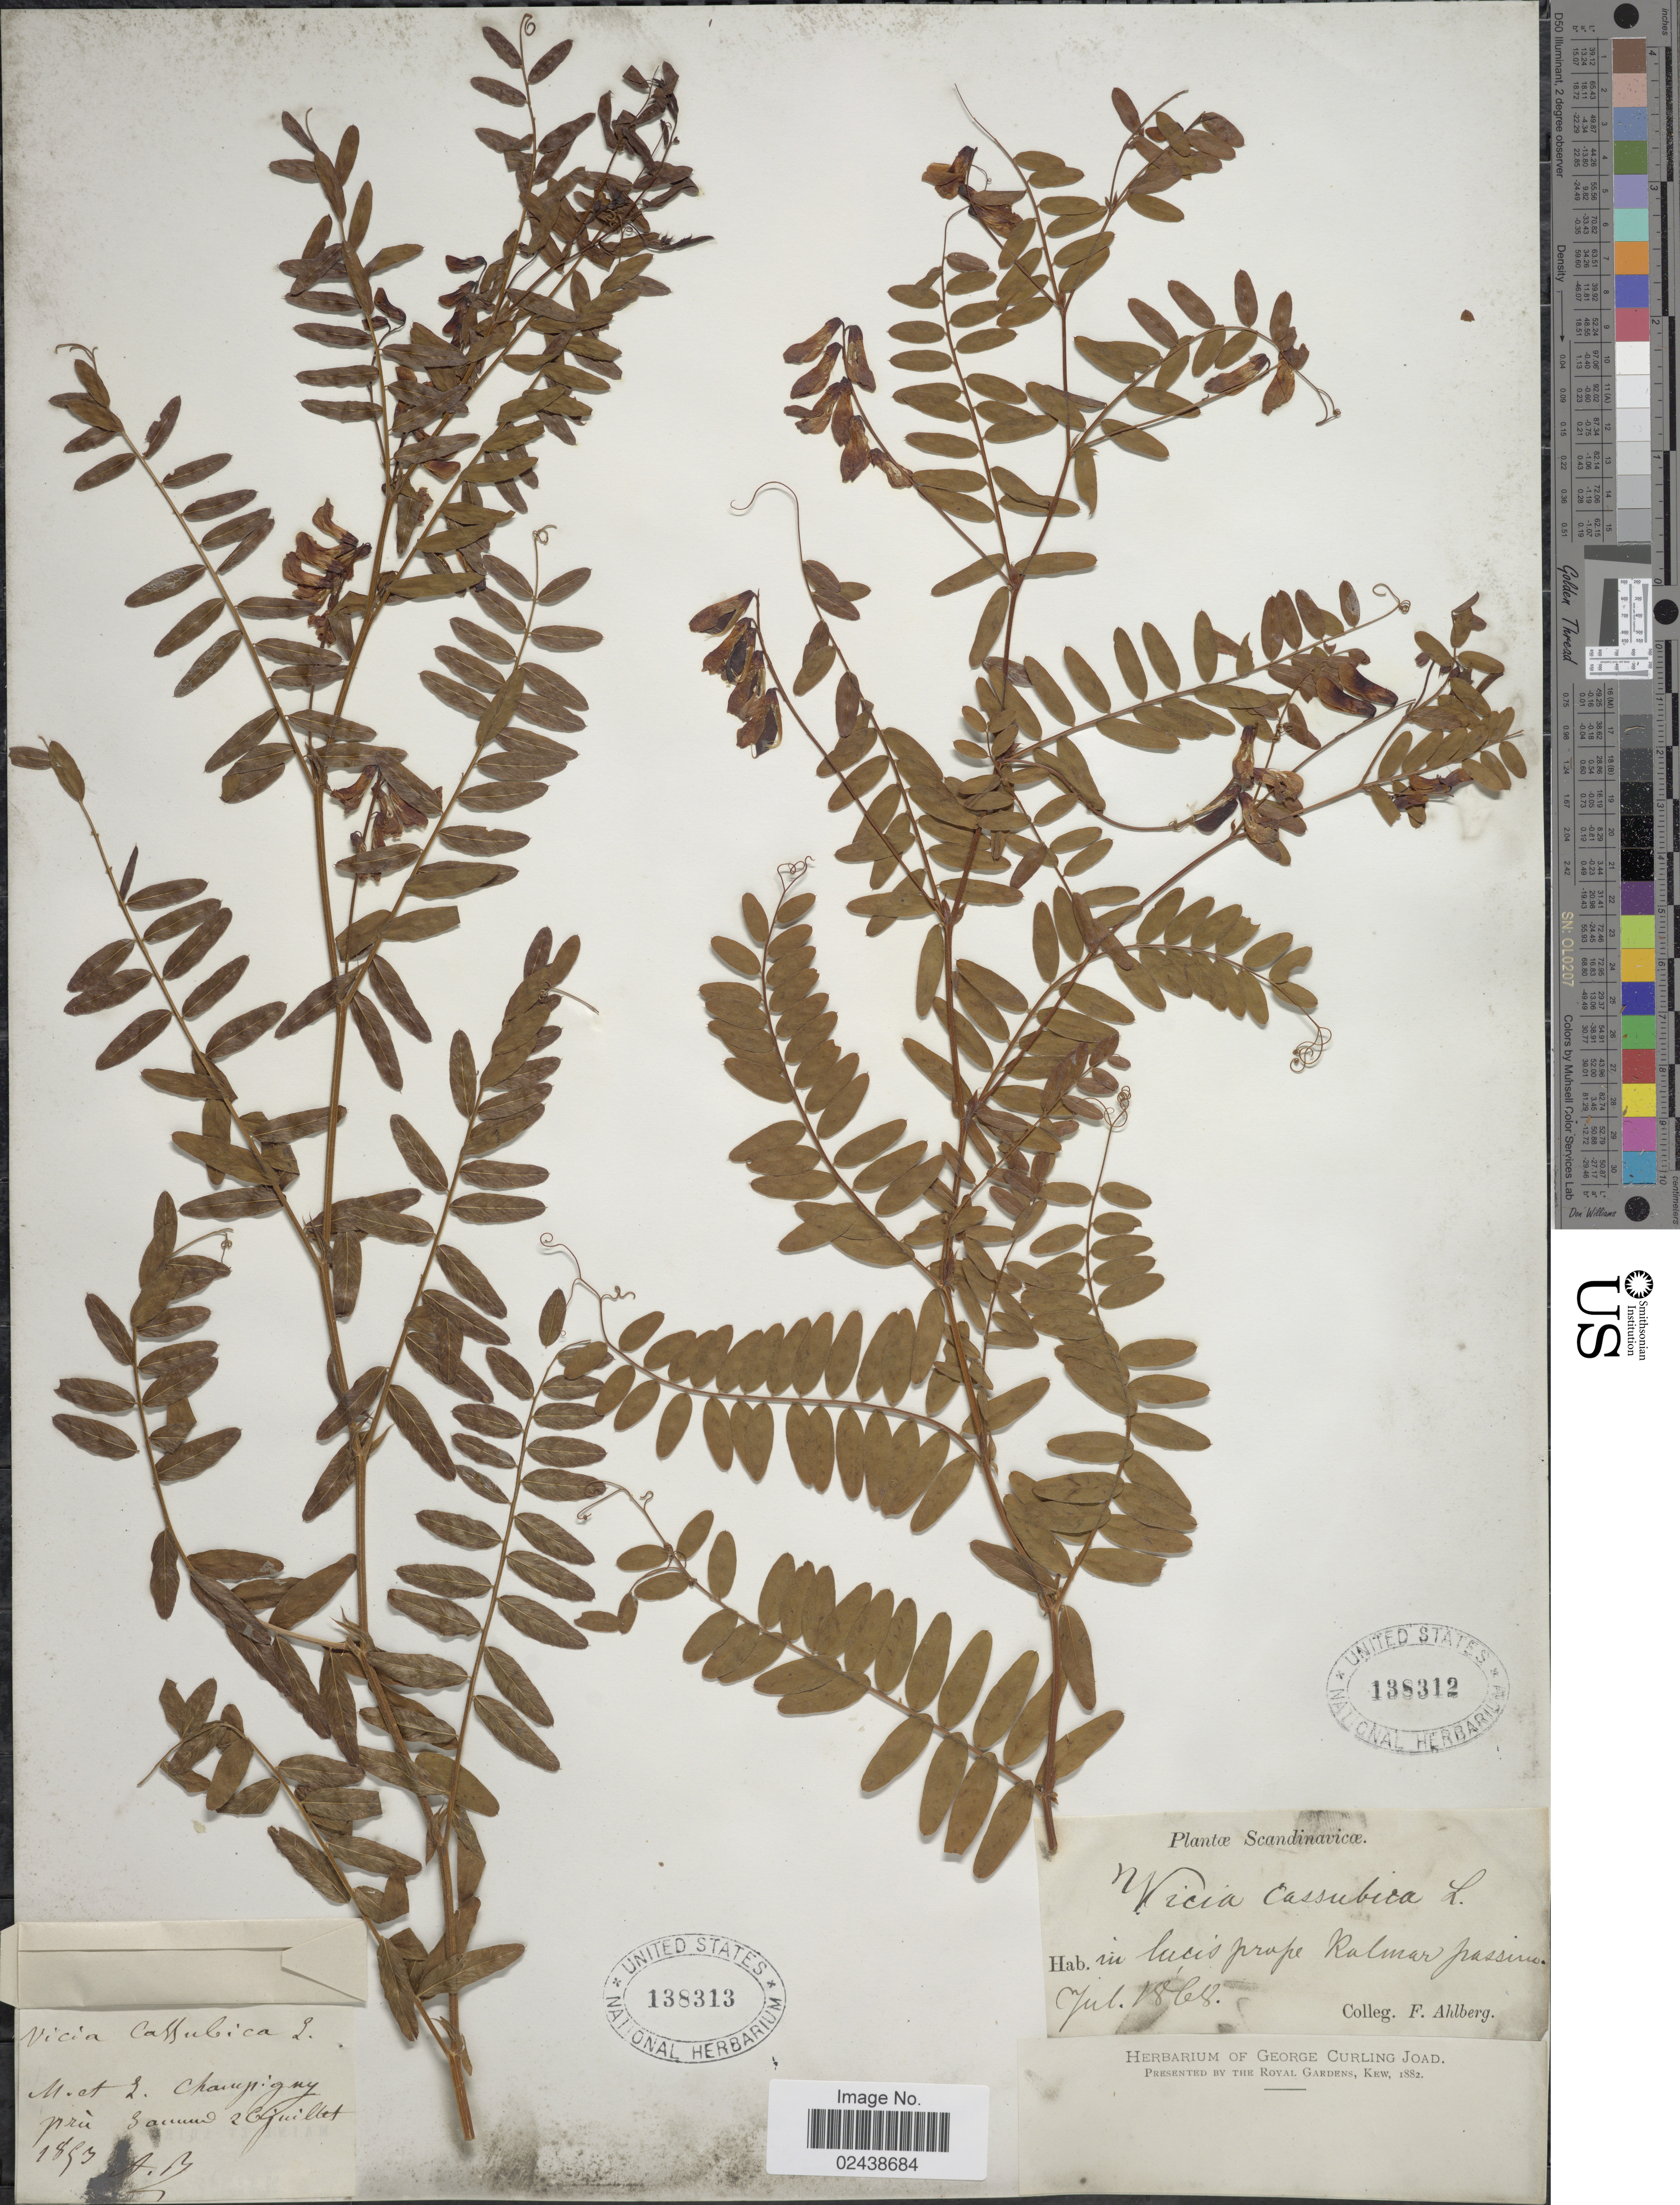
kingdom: Plantae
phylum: Tracheophyta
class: Magnoliopsida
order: Fabales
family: Fabaceae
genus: Vicia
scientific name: Vicia cassubica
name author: L.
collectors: A. B.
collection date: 1893-07-26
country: France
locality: M. et z. Champigny pres Sanon [interpreted]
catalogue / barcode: US 138313